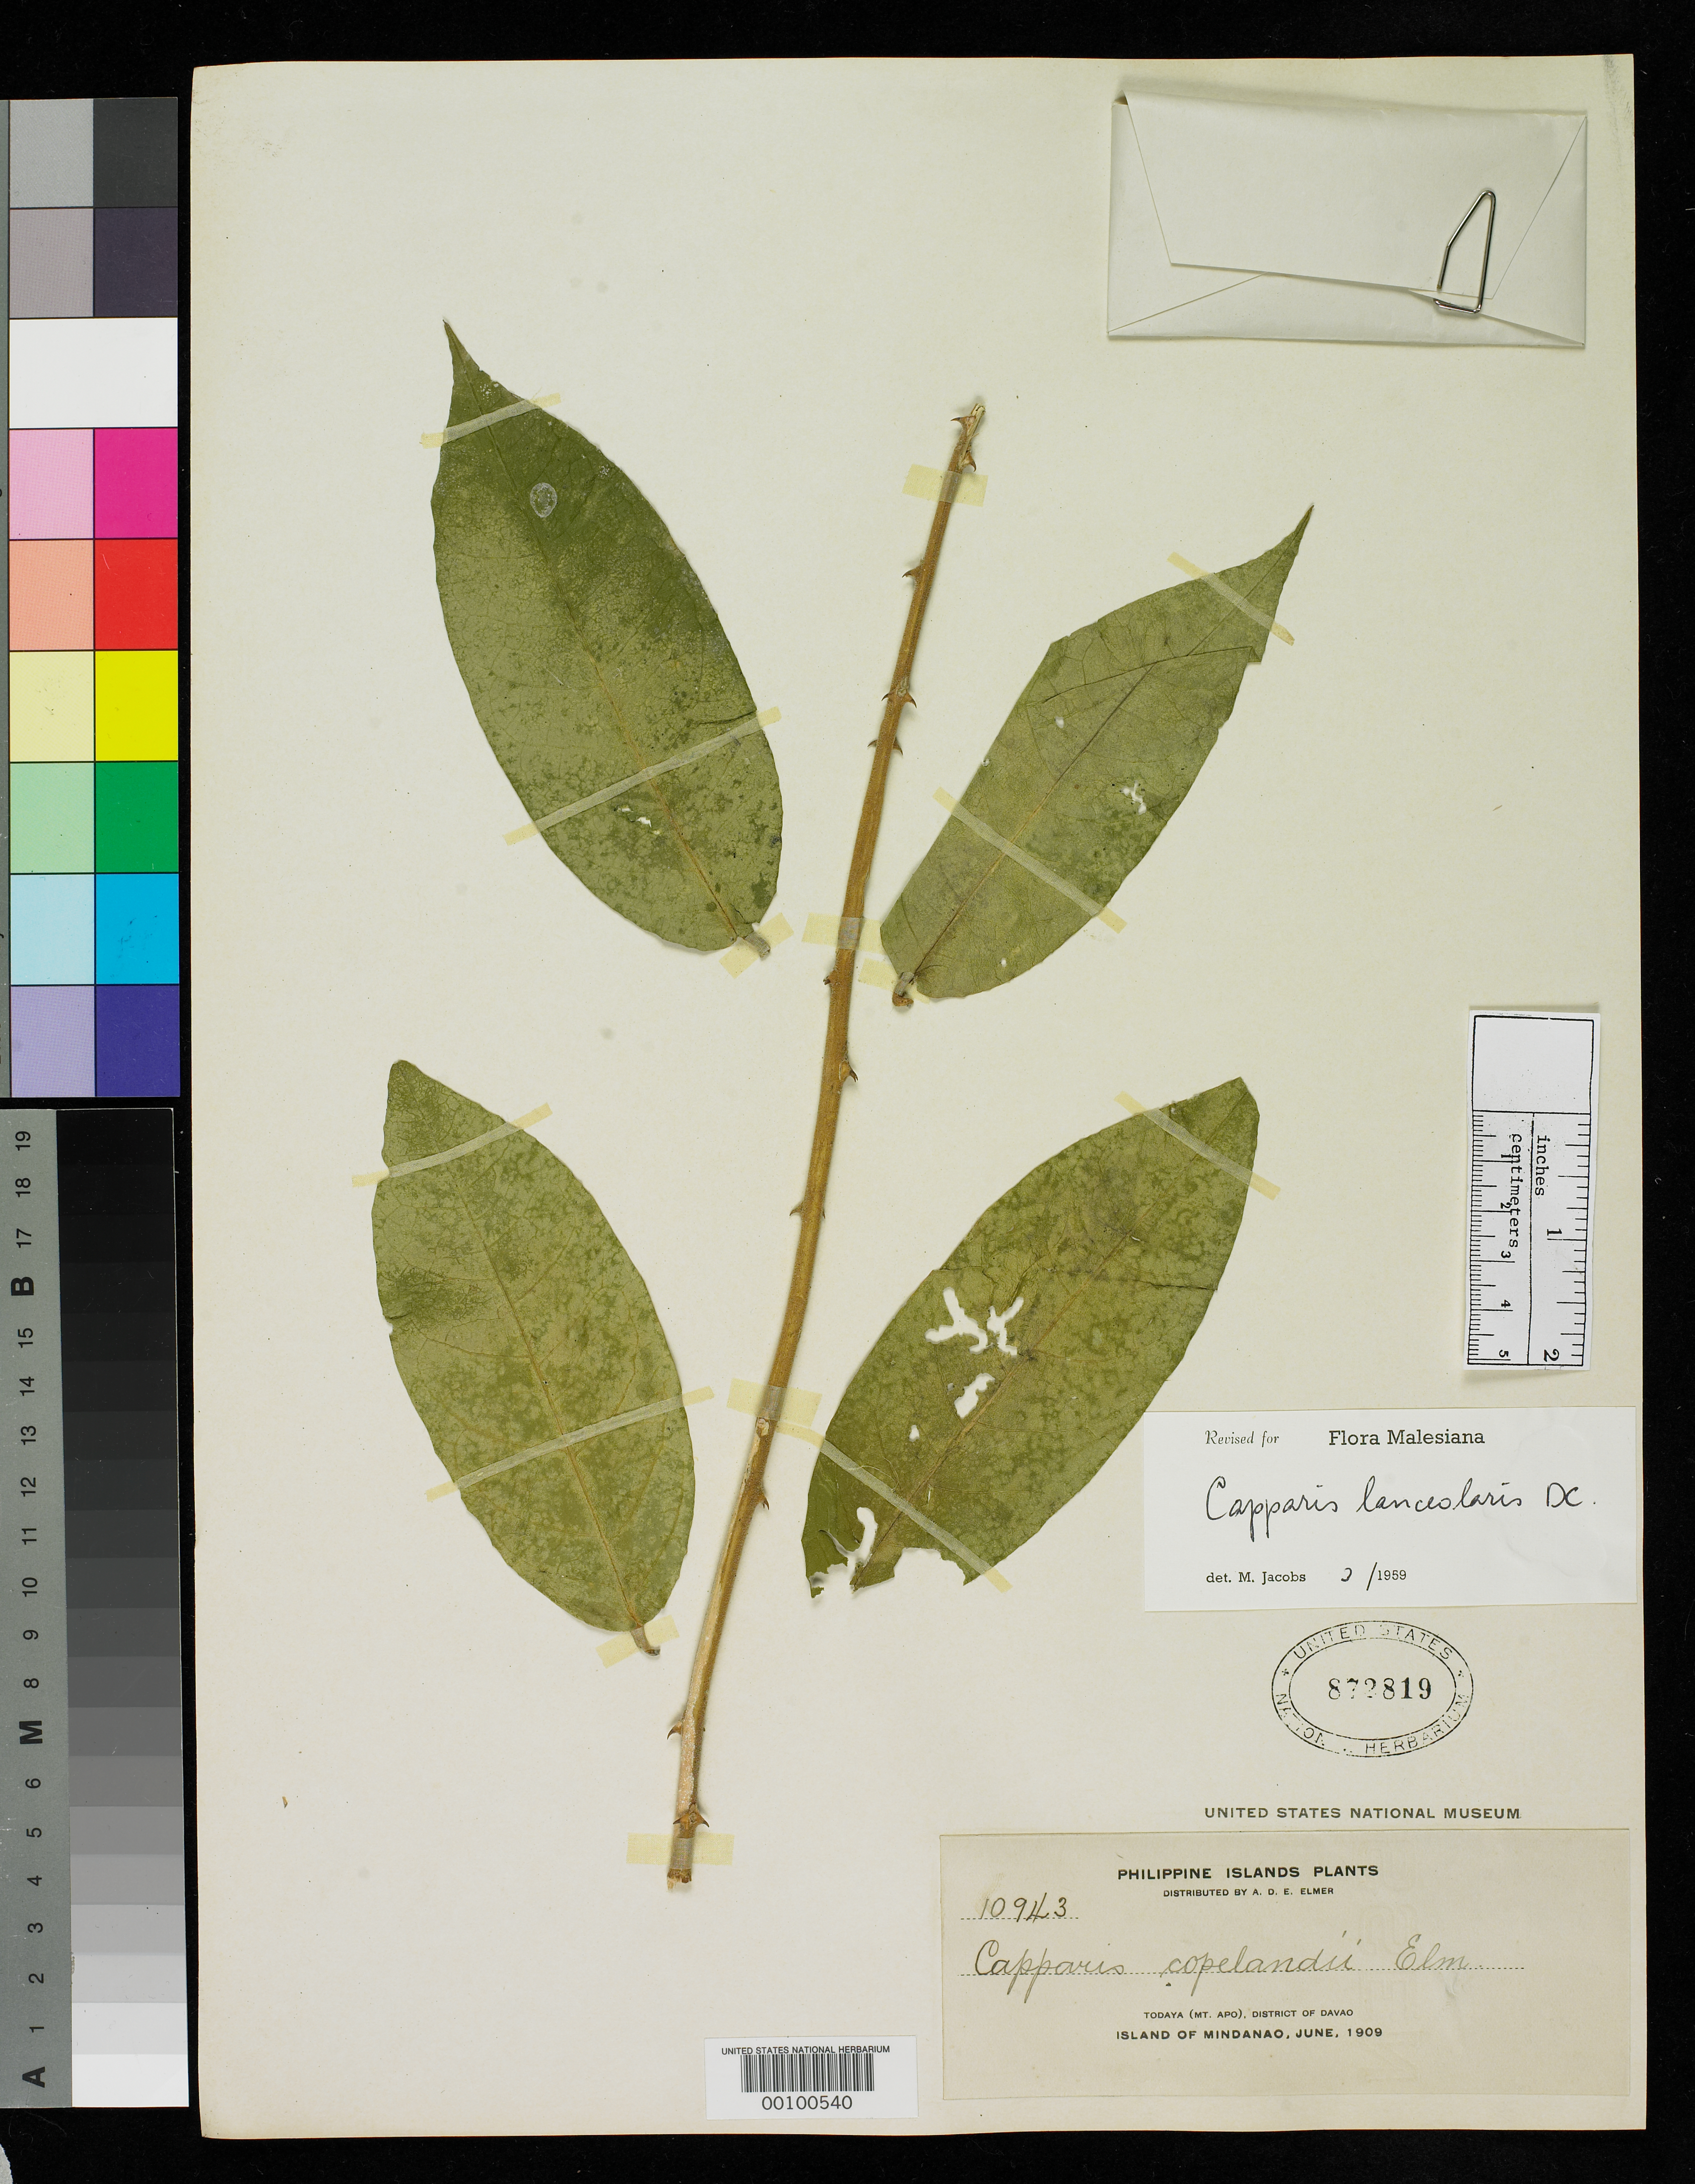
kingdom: Plantae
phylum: Tracheophyta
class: Magnoliopsida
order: Brassicales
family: Capparaceae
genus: Capparis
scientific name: Capparis copelandii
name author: Elmer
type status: Isotype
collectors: A. D. E. Elmer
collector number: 10943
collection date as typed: Jun 1909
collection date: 1909-06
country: Philippines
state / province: Davao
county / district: Davao del Sur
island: Mindanao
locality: Todaya, Mt. Apo.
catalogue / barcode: US 872819